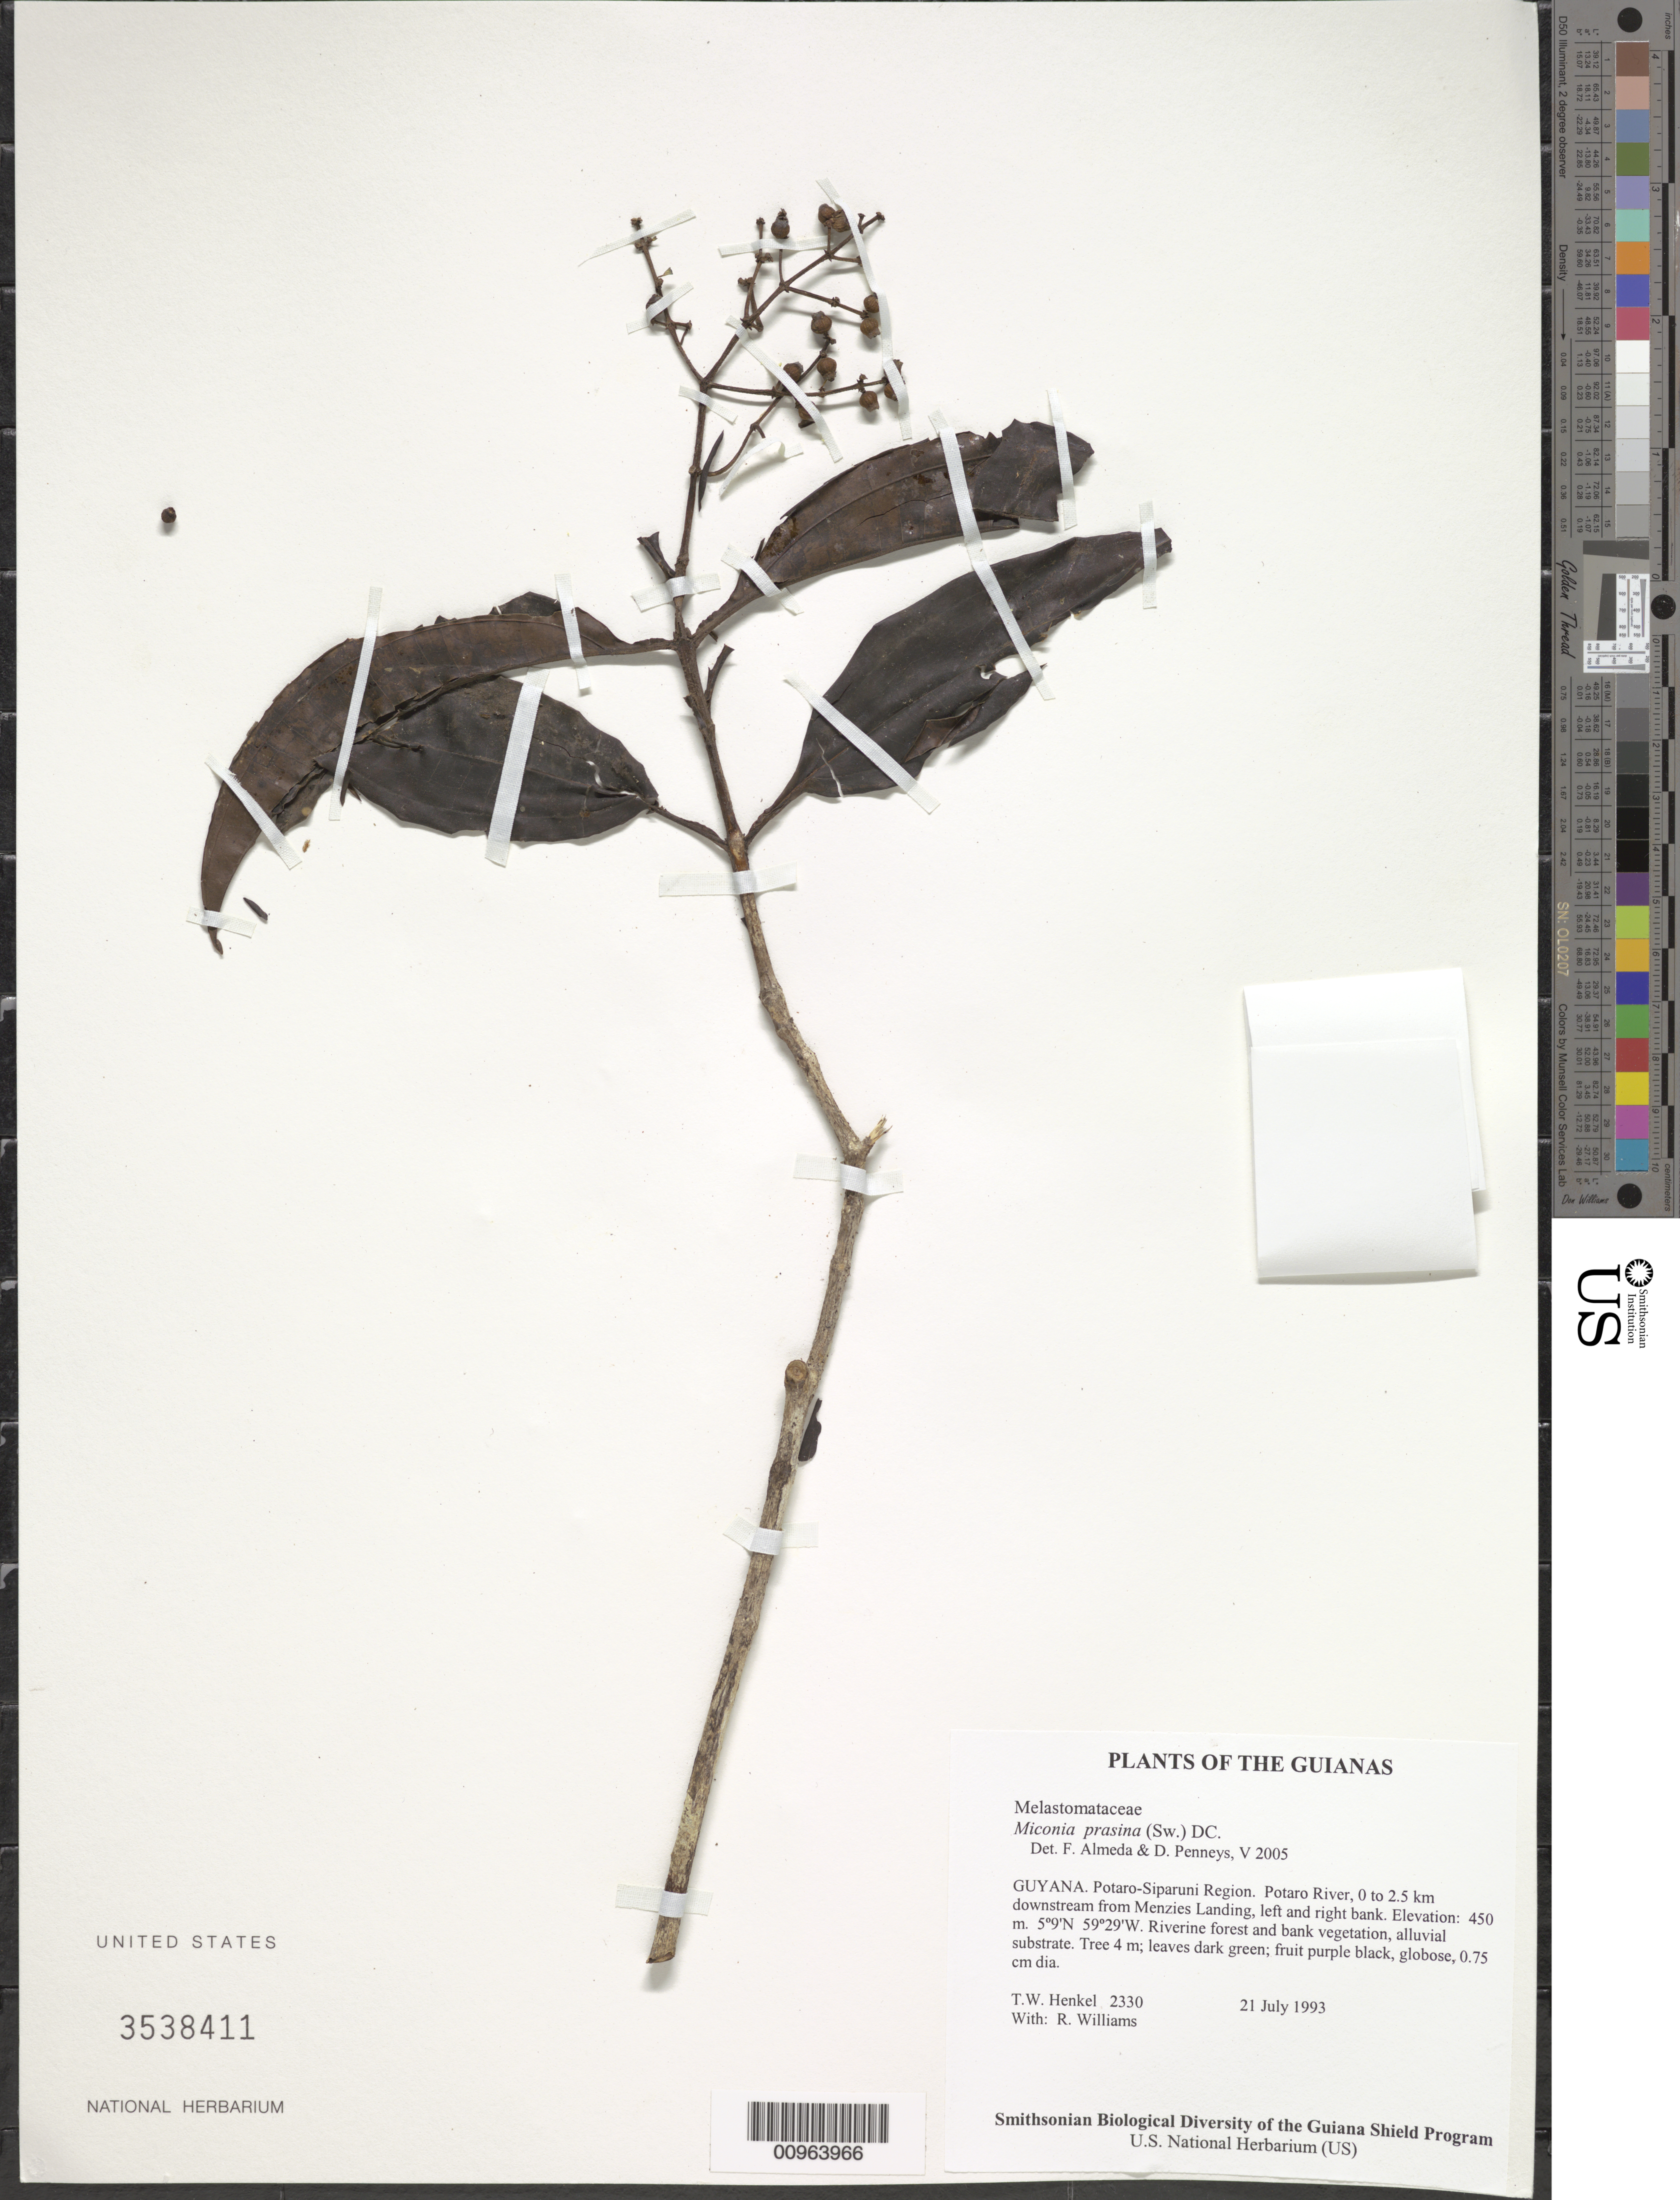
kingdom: Plantae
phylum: Tracheophyta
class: Magnoliopsida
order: Myrtales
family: Melastomataceae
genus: Miconia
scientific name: Miconia prasina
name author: (Sw.) DC.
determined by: Almeda, F.; Penneys, D. S.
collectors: T. Henkel & R. Williams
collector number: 2330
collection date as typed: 21 July 1993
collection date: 1993-07-21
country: Guyana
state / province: Potaro-Siparuni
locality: Potaro River, 0 to 2.5 km downstream from Menzies Landing, left and right bank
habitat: Riverine forest and bank vegetation, alluvial substrate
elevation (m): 450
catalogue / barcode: US 3538411